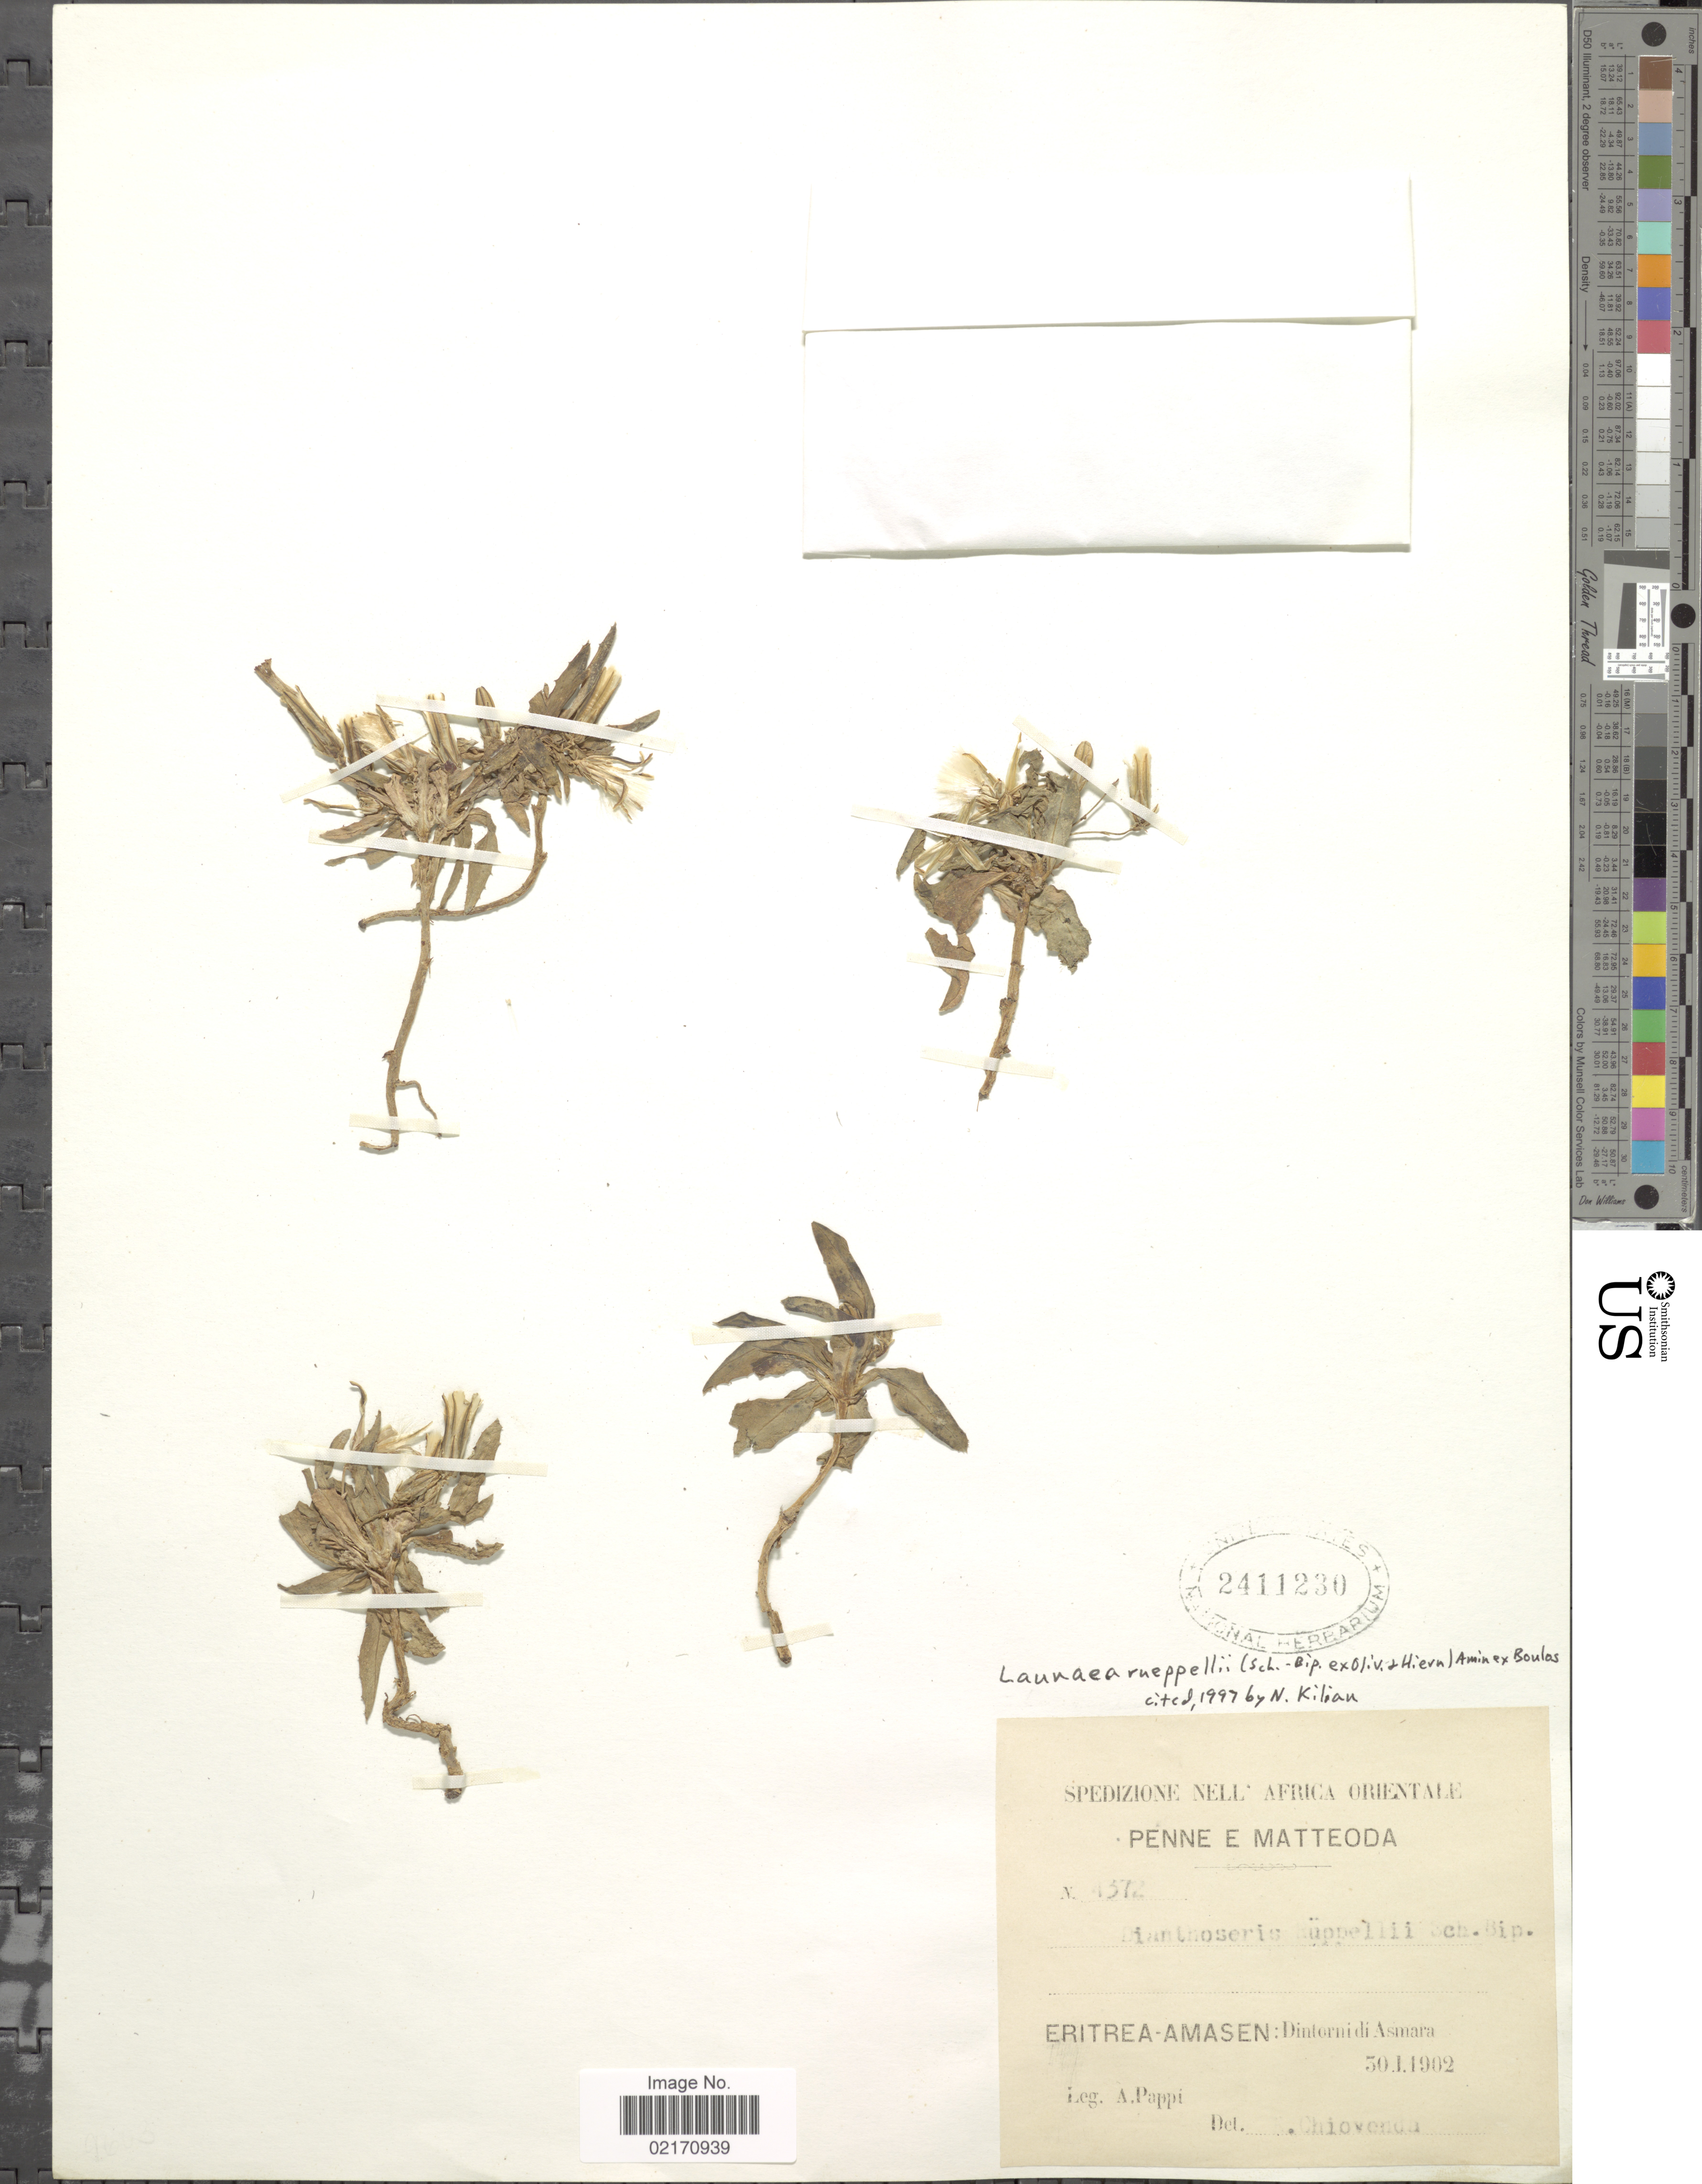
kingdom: Plantae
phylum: Tracheophyta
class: Magnoliopsida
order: Asterales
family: Asteraceae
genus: Launaea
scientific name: Launaea rueppellii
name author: (Sch. Bip. ex Oliv. & Hiern) Boulos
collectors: A. Pappi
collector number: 4572*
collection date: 1902-01-05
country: Eritrea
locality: Eritrea-Amasen, Dinternidi Asmara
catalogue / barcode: US 2411230